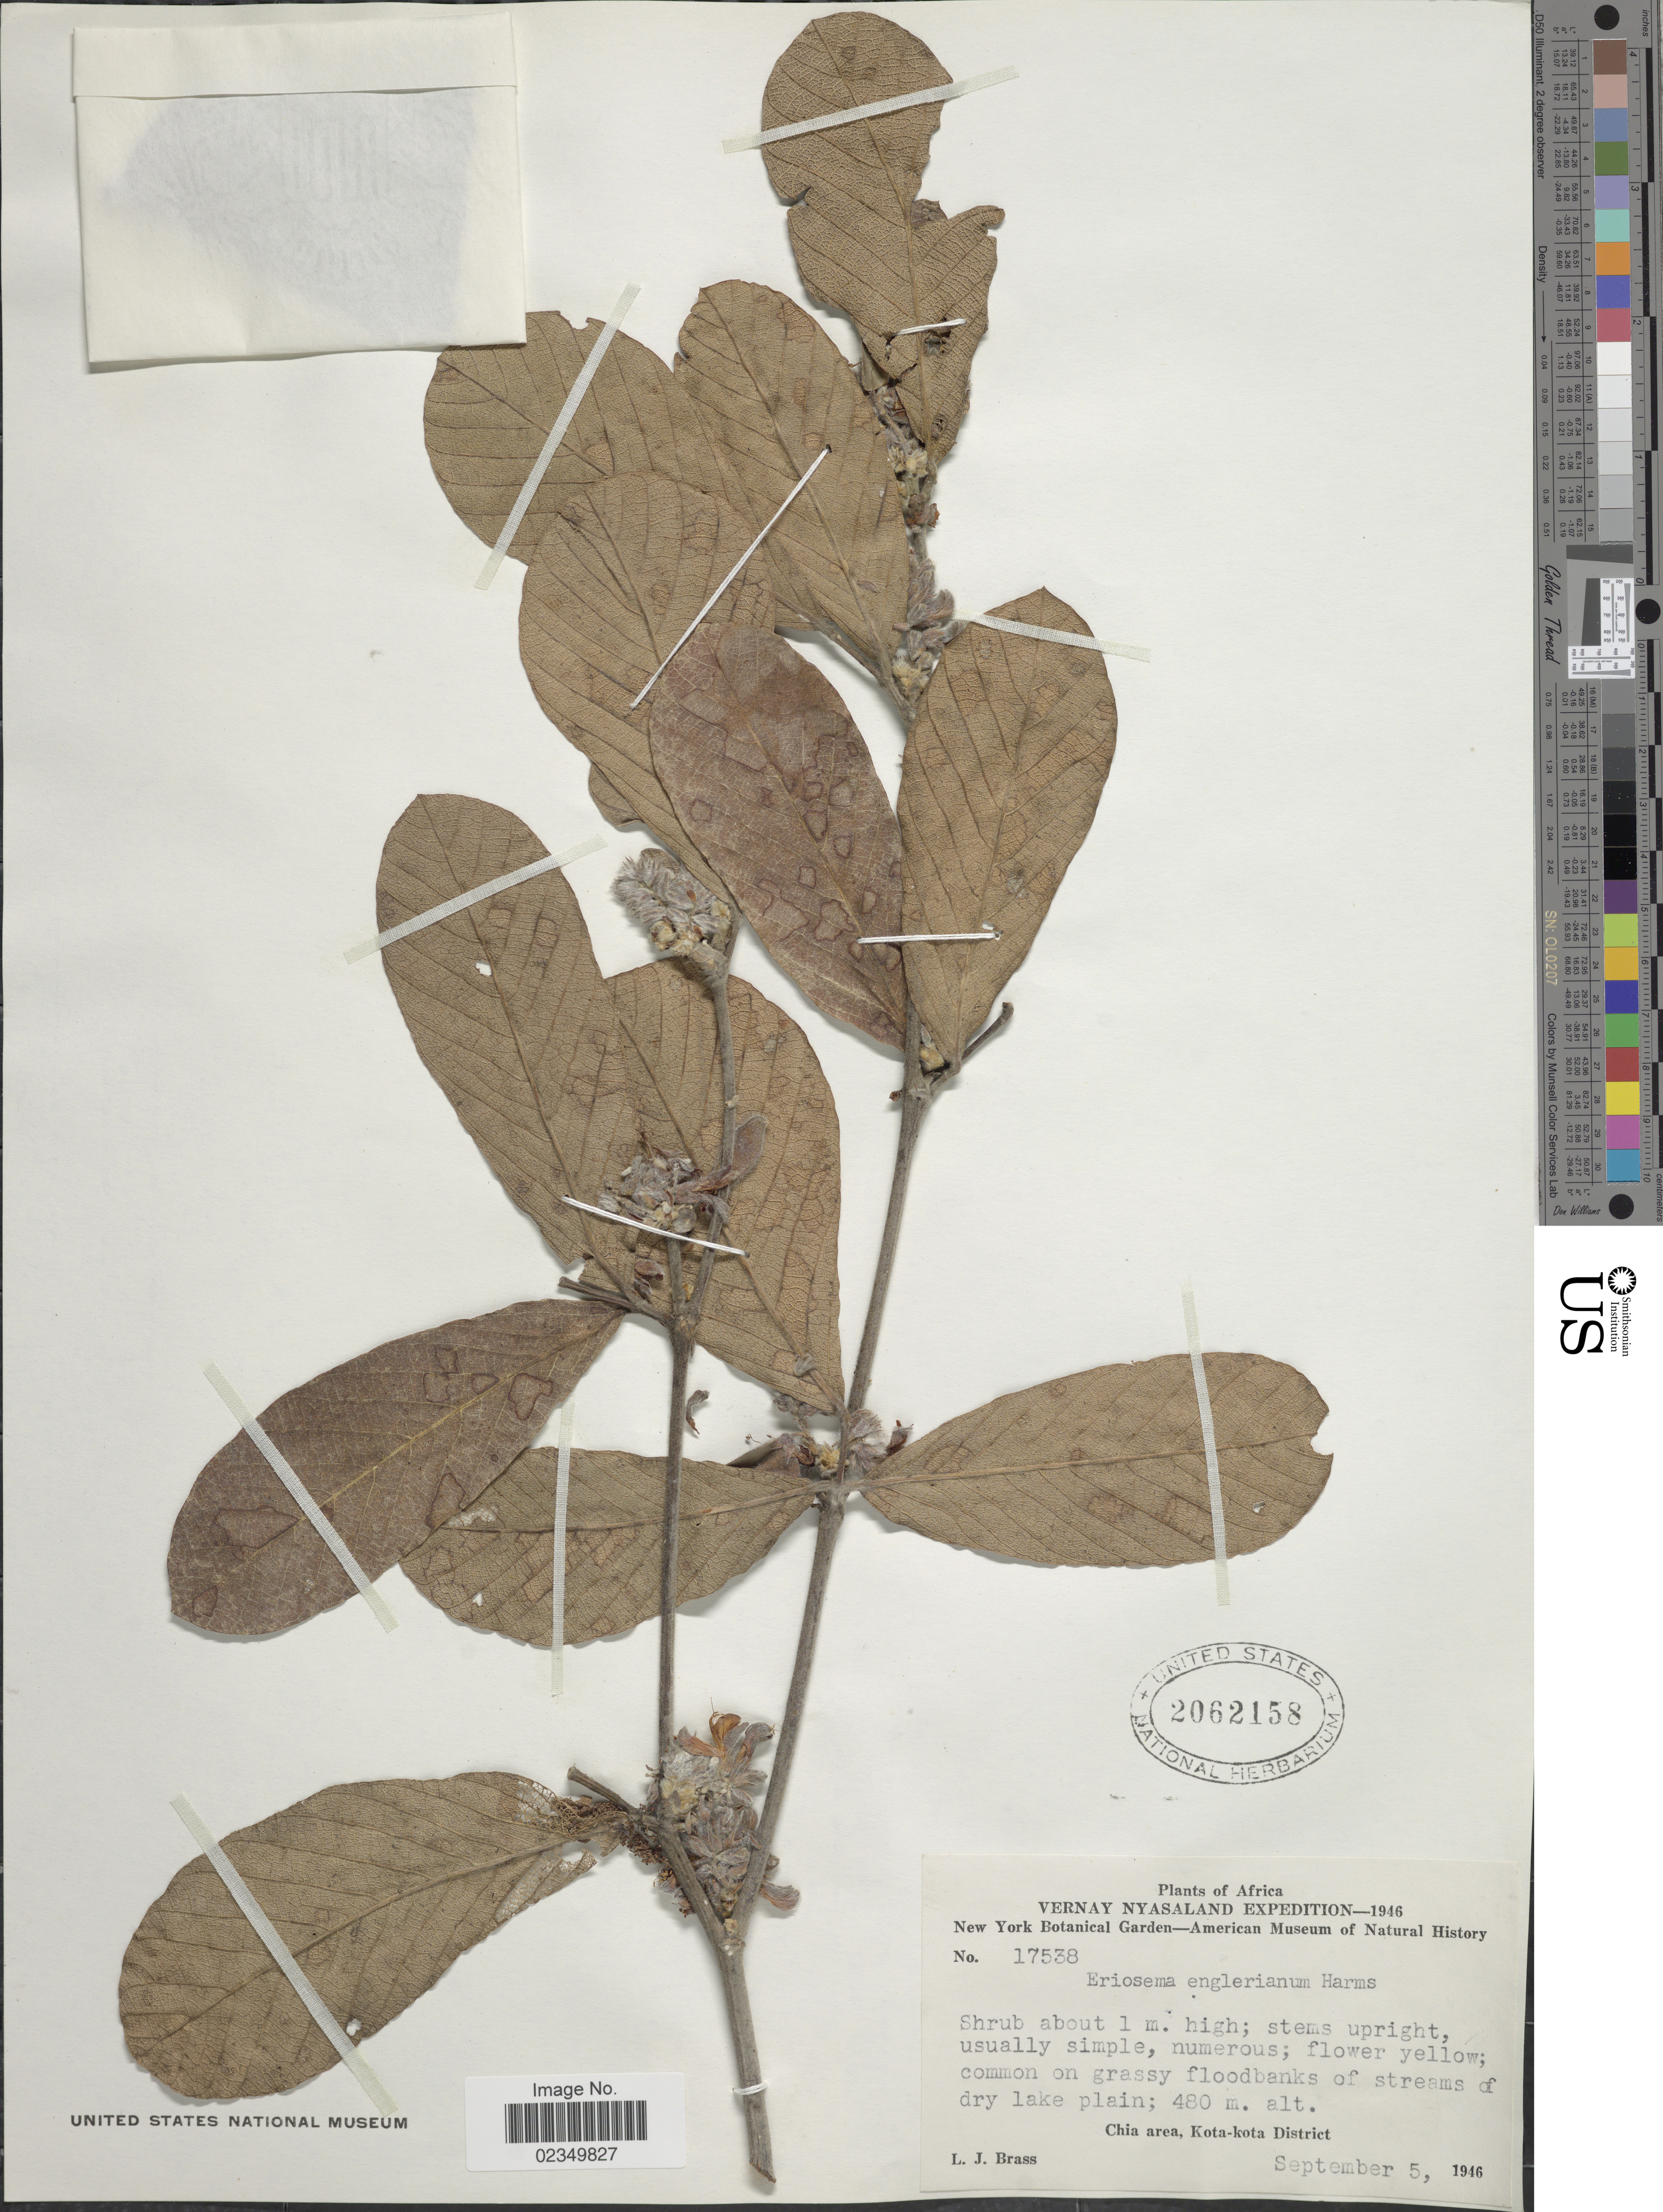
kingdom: Plantae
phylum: Tracheophyta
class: Magnoliopsida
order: Fabales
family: Fabaceae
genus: Eriosema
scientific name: Eriosema englerianum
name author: Harms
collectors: L. J. Brass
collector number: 17538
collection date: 1946-09-05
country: Malawi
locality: Vernay Nyasaland, Chia area, Kota-Kota District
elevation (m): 480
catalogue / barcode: US 2062158